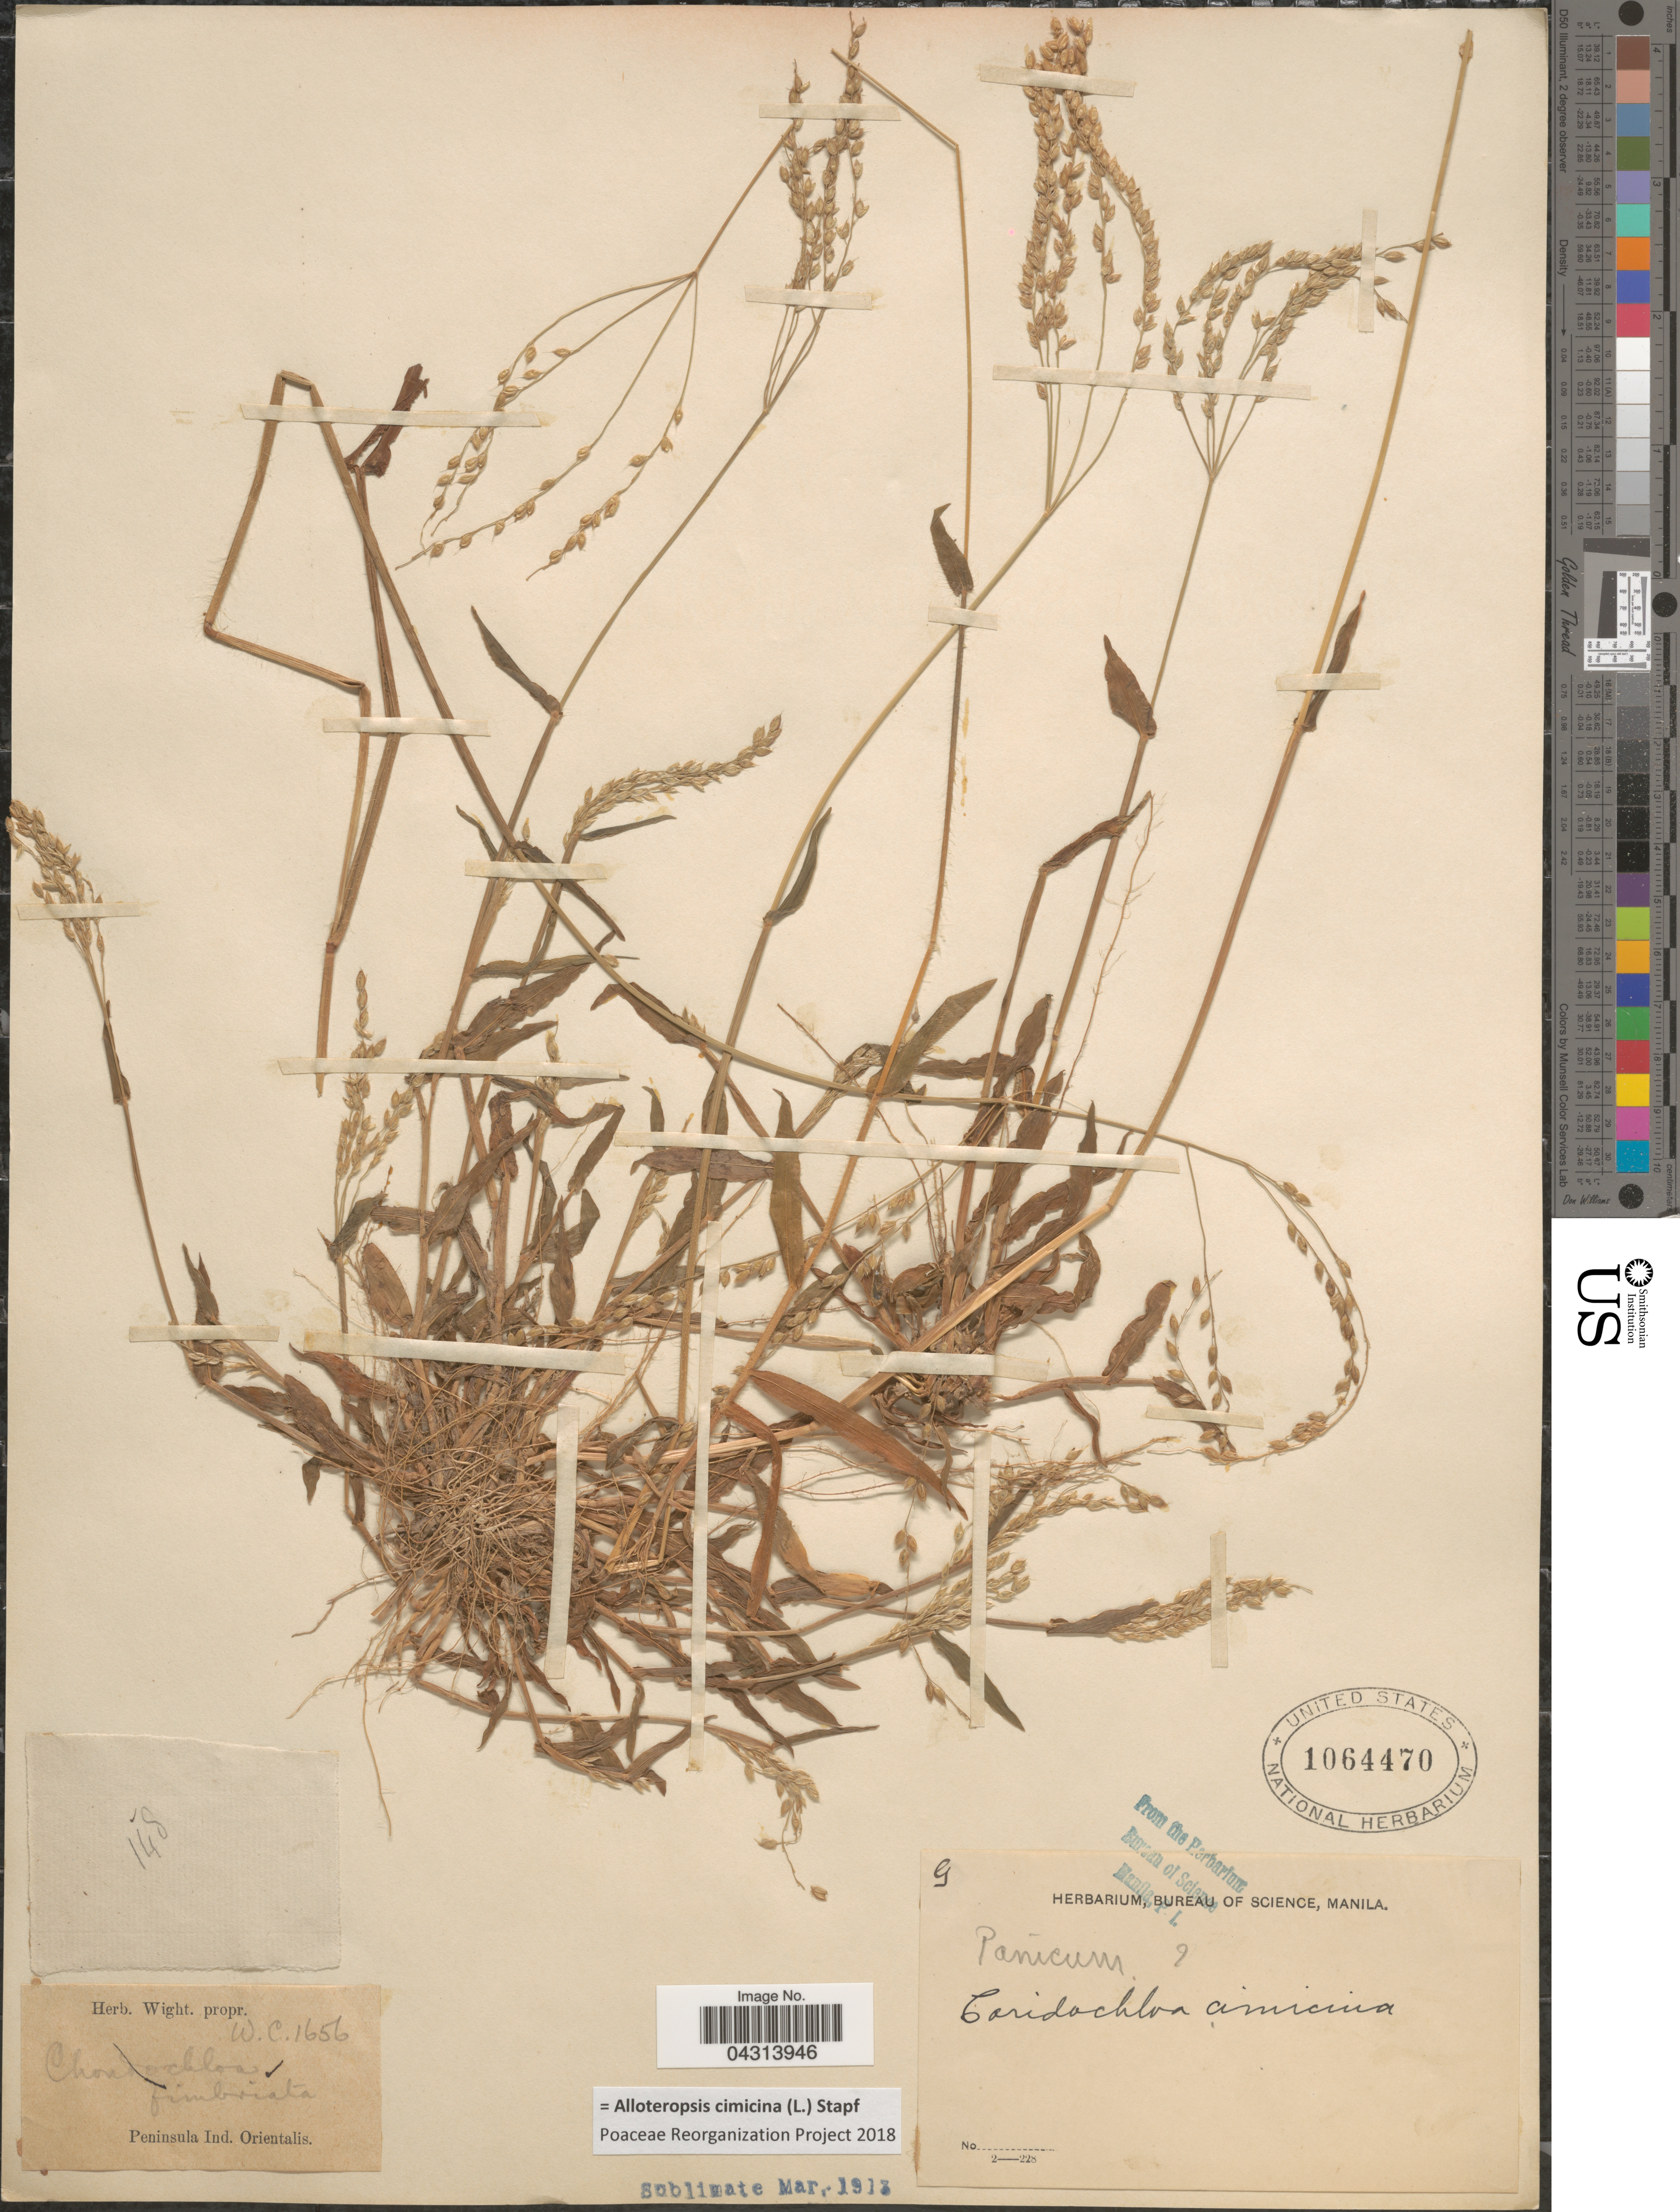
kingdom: Plantae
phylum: Tracheophyta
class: Liliopsida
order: Poales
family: Poaceae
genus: Alloteropsis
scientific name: Alloteropsis cimicina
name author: (L.) Stapf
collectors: ex Herb. Wight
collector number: W.C. 1656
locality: Peninsula Ind. Orientalis.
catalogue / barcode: US 1064470